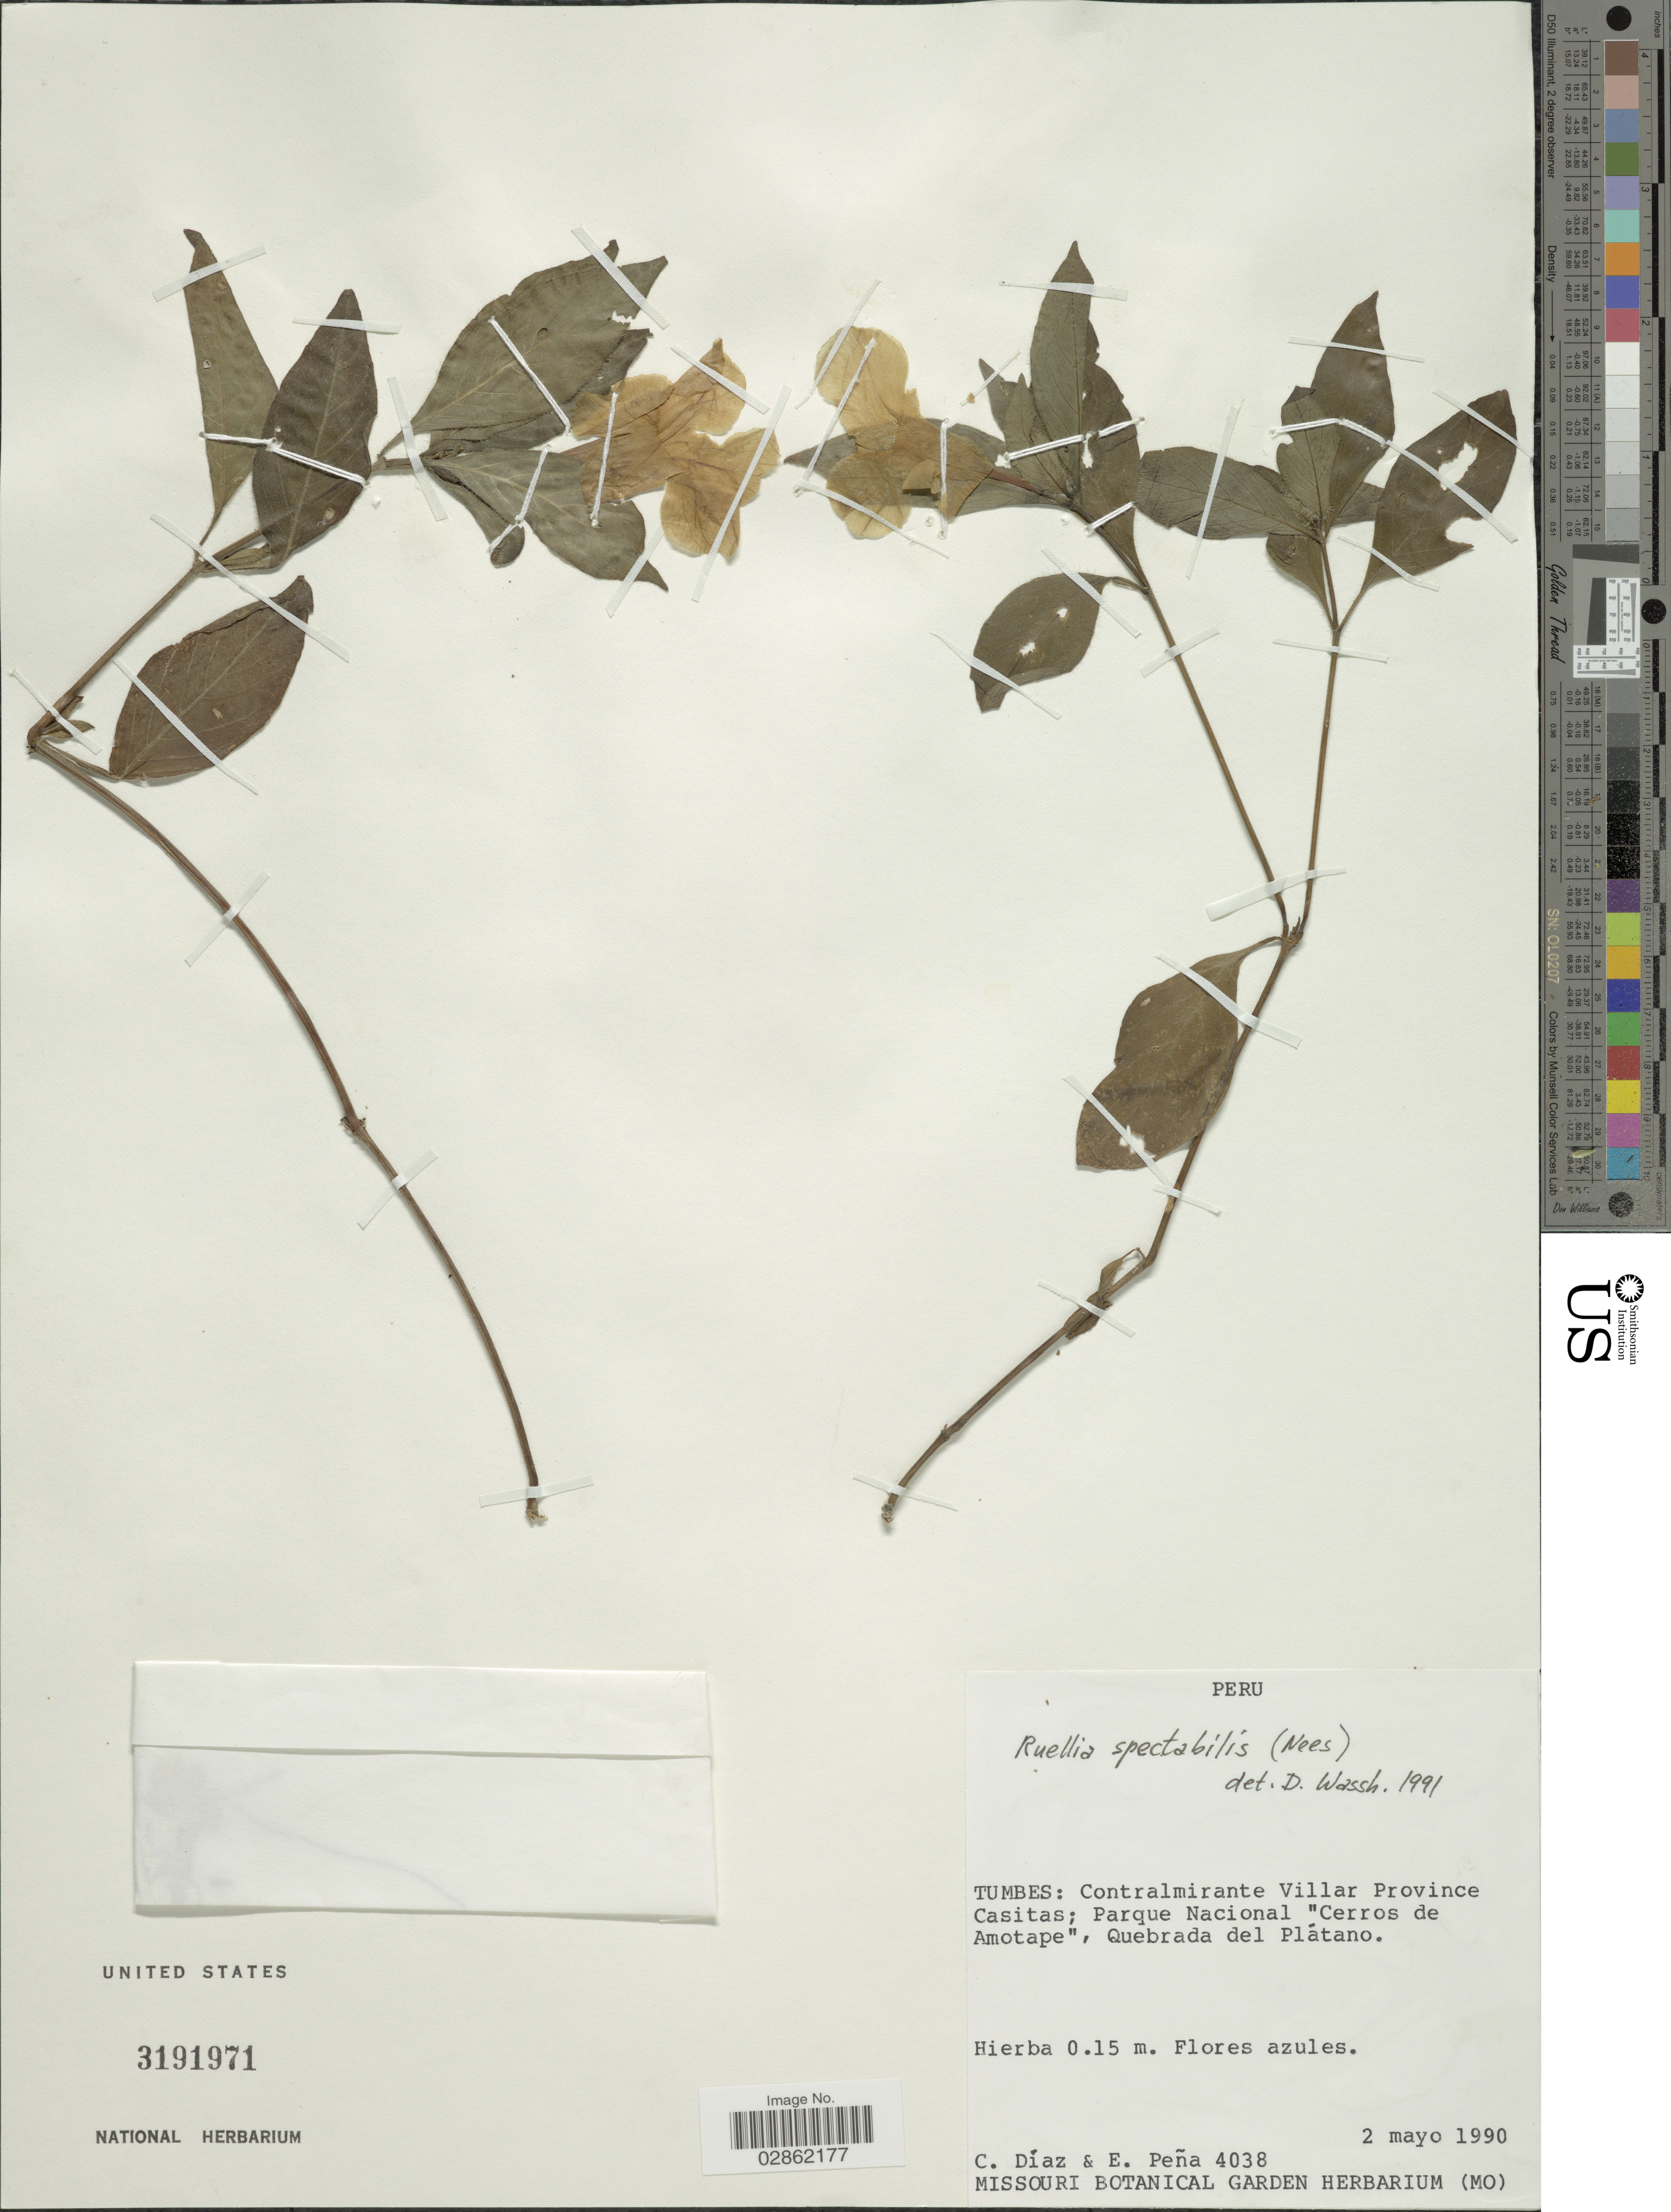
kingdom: Plantae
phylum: Tracheophyta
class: Magnoliopsida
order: Lamiales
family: Acanthaceae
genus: Ruellia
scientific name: Ruellia spectabilis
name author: (Hook.) G. Nicholson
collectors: C. Díaz & E. Pena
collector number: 4038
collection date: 1990-05-02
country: Peru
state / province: Tumbes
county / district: Contralmirante Villar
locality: Contralmirante Villar Province Casitas, Parque Nacional "Cerros de Amotape", Quebrada del Plátano.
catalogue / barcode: US 3191971